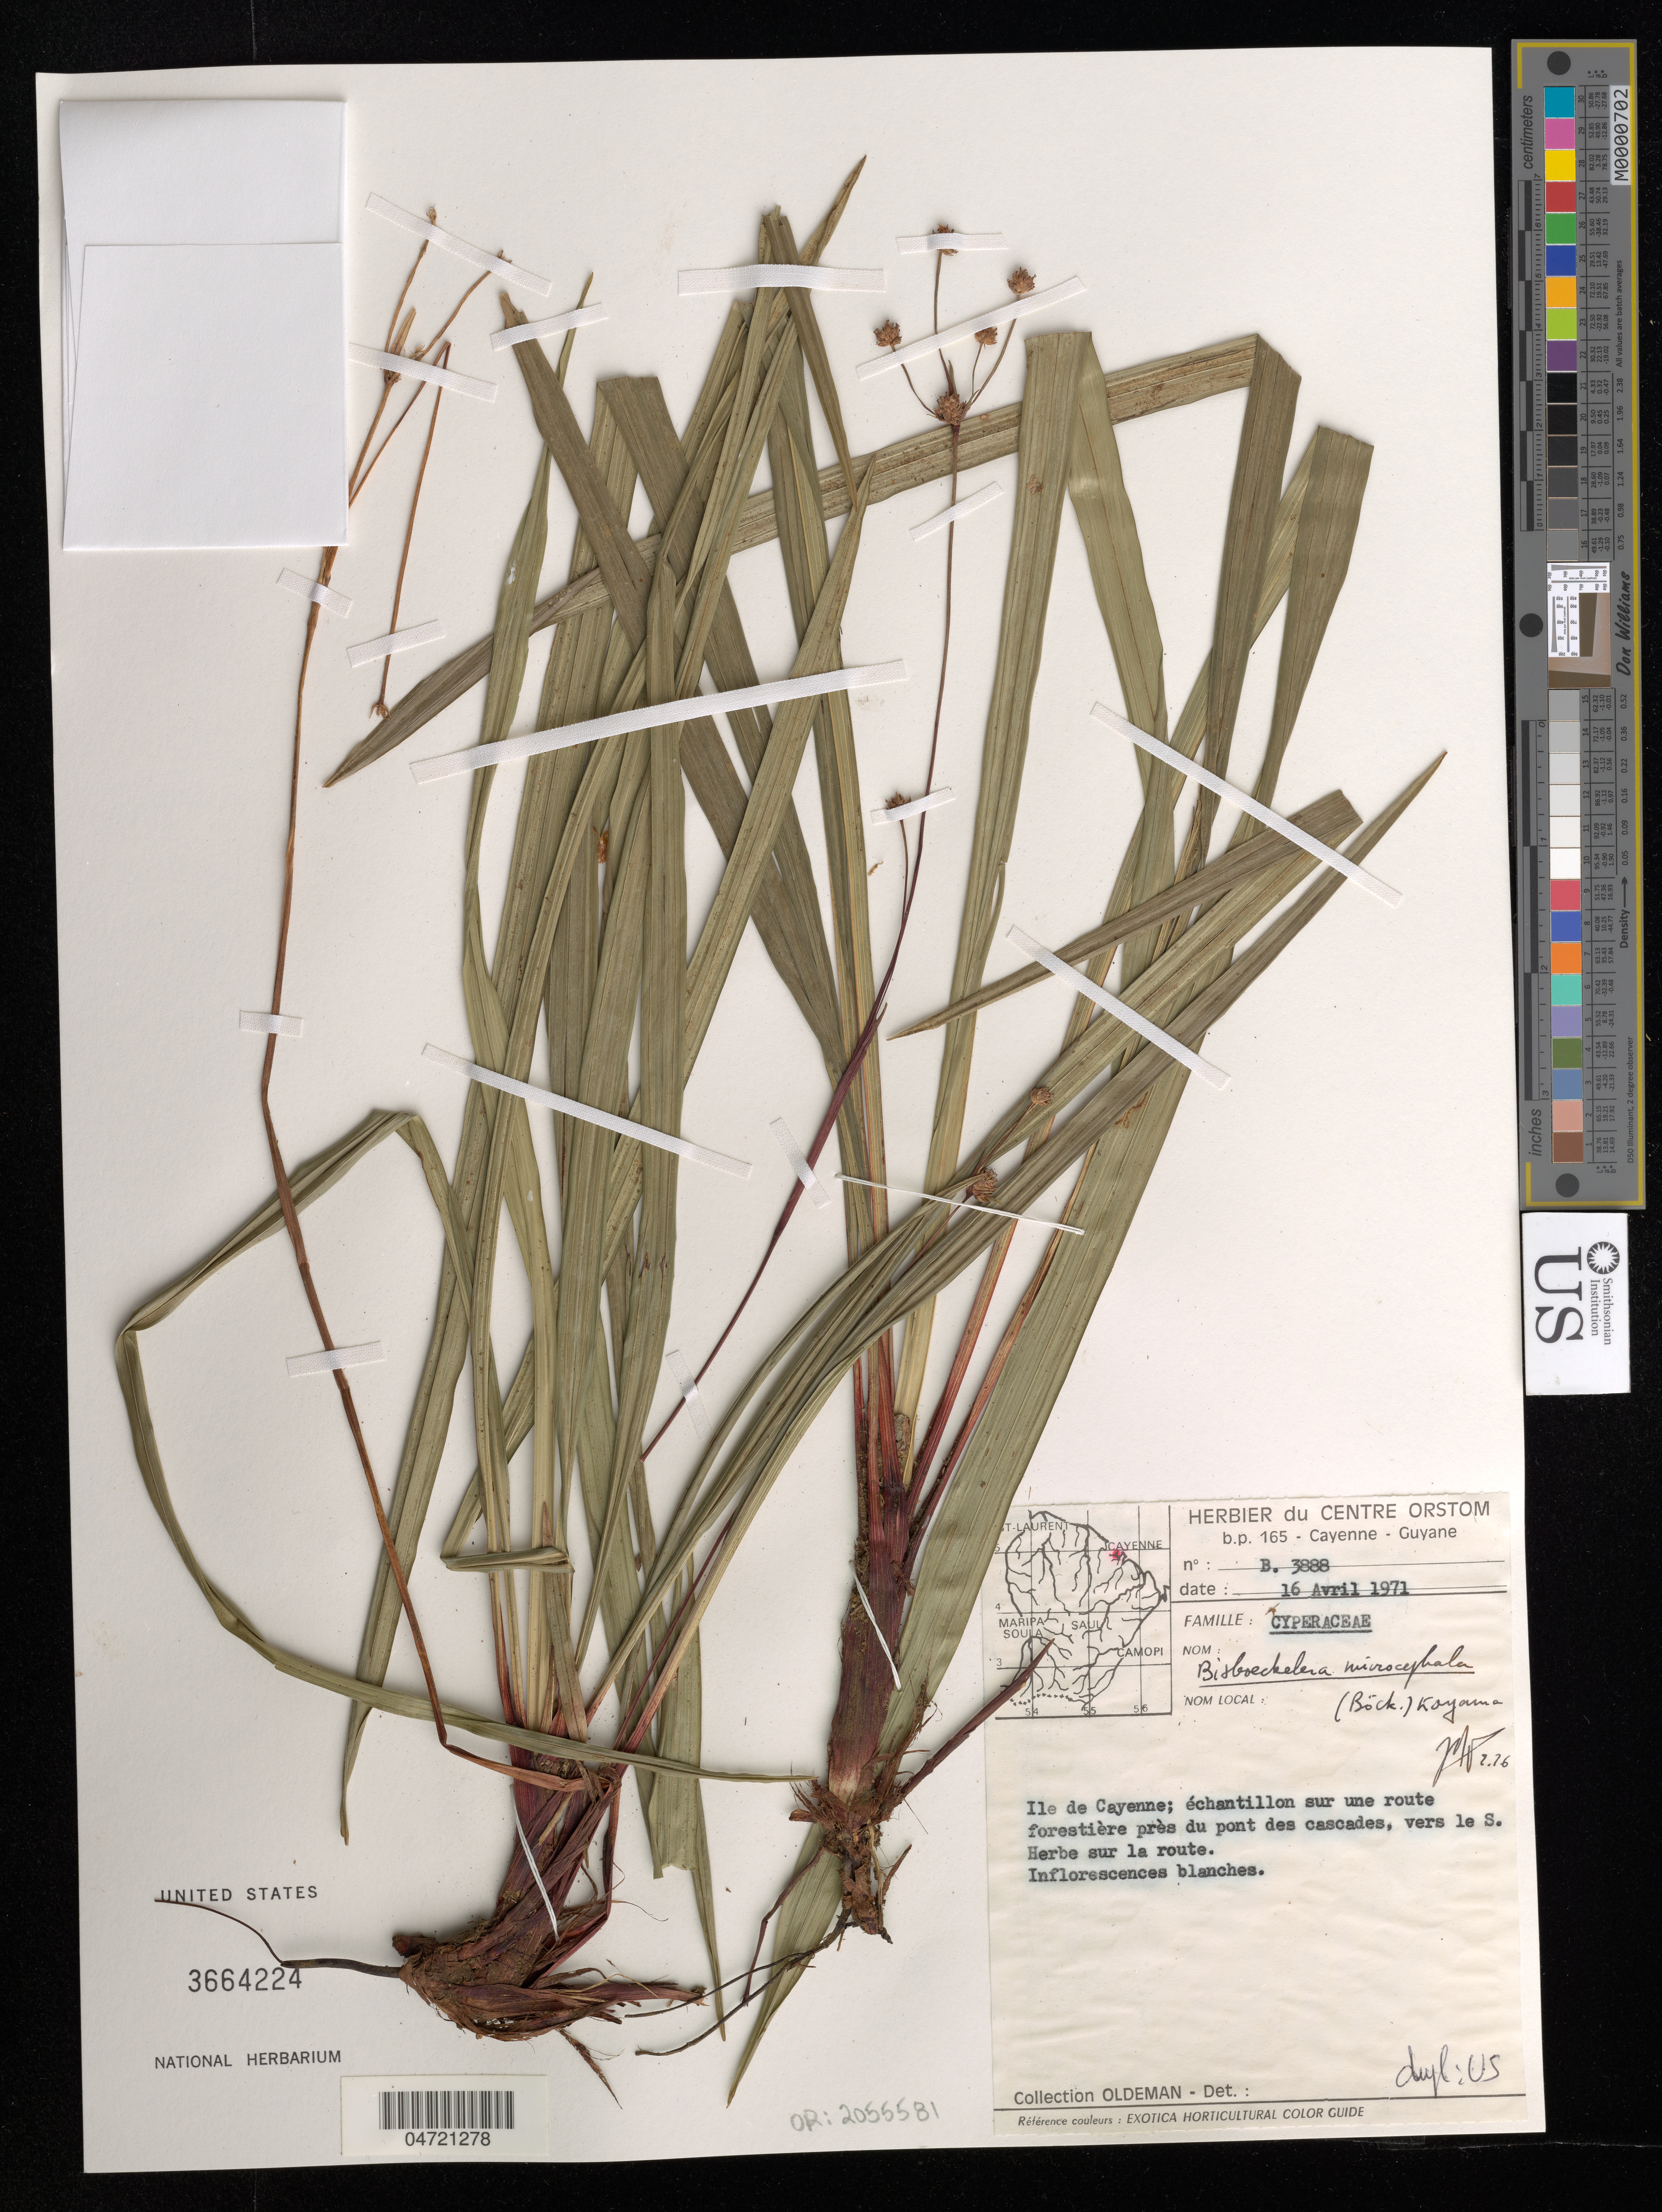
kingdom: Plantae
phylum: Tracheophyta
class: Liliopsida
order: Poales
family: Cyperaceae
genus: Bisboeckelera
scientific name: Bisboeckelera microcephala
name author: (Boeckeler) T. Koyama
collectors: R. Oldeman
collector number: B. 3888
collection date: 1971-04-16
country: French Guiana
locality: Ile de Cayenne; échantillon sur une route forestière près du pont des cascades, vers le S.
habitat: Herbe dur la route.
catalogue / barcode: US 3664224